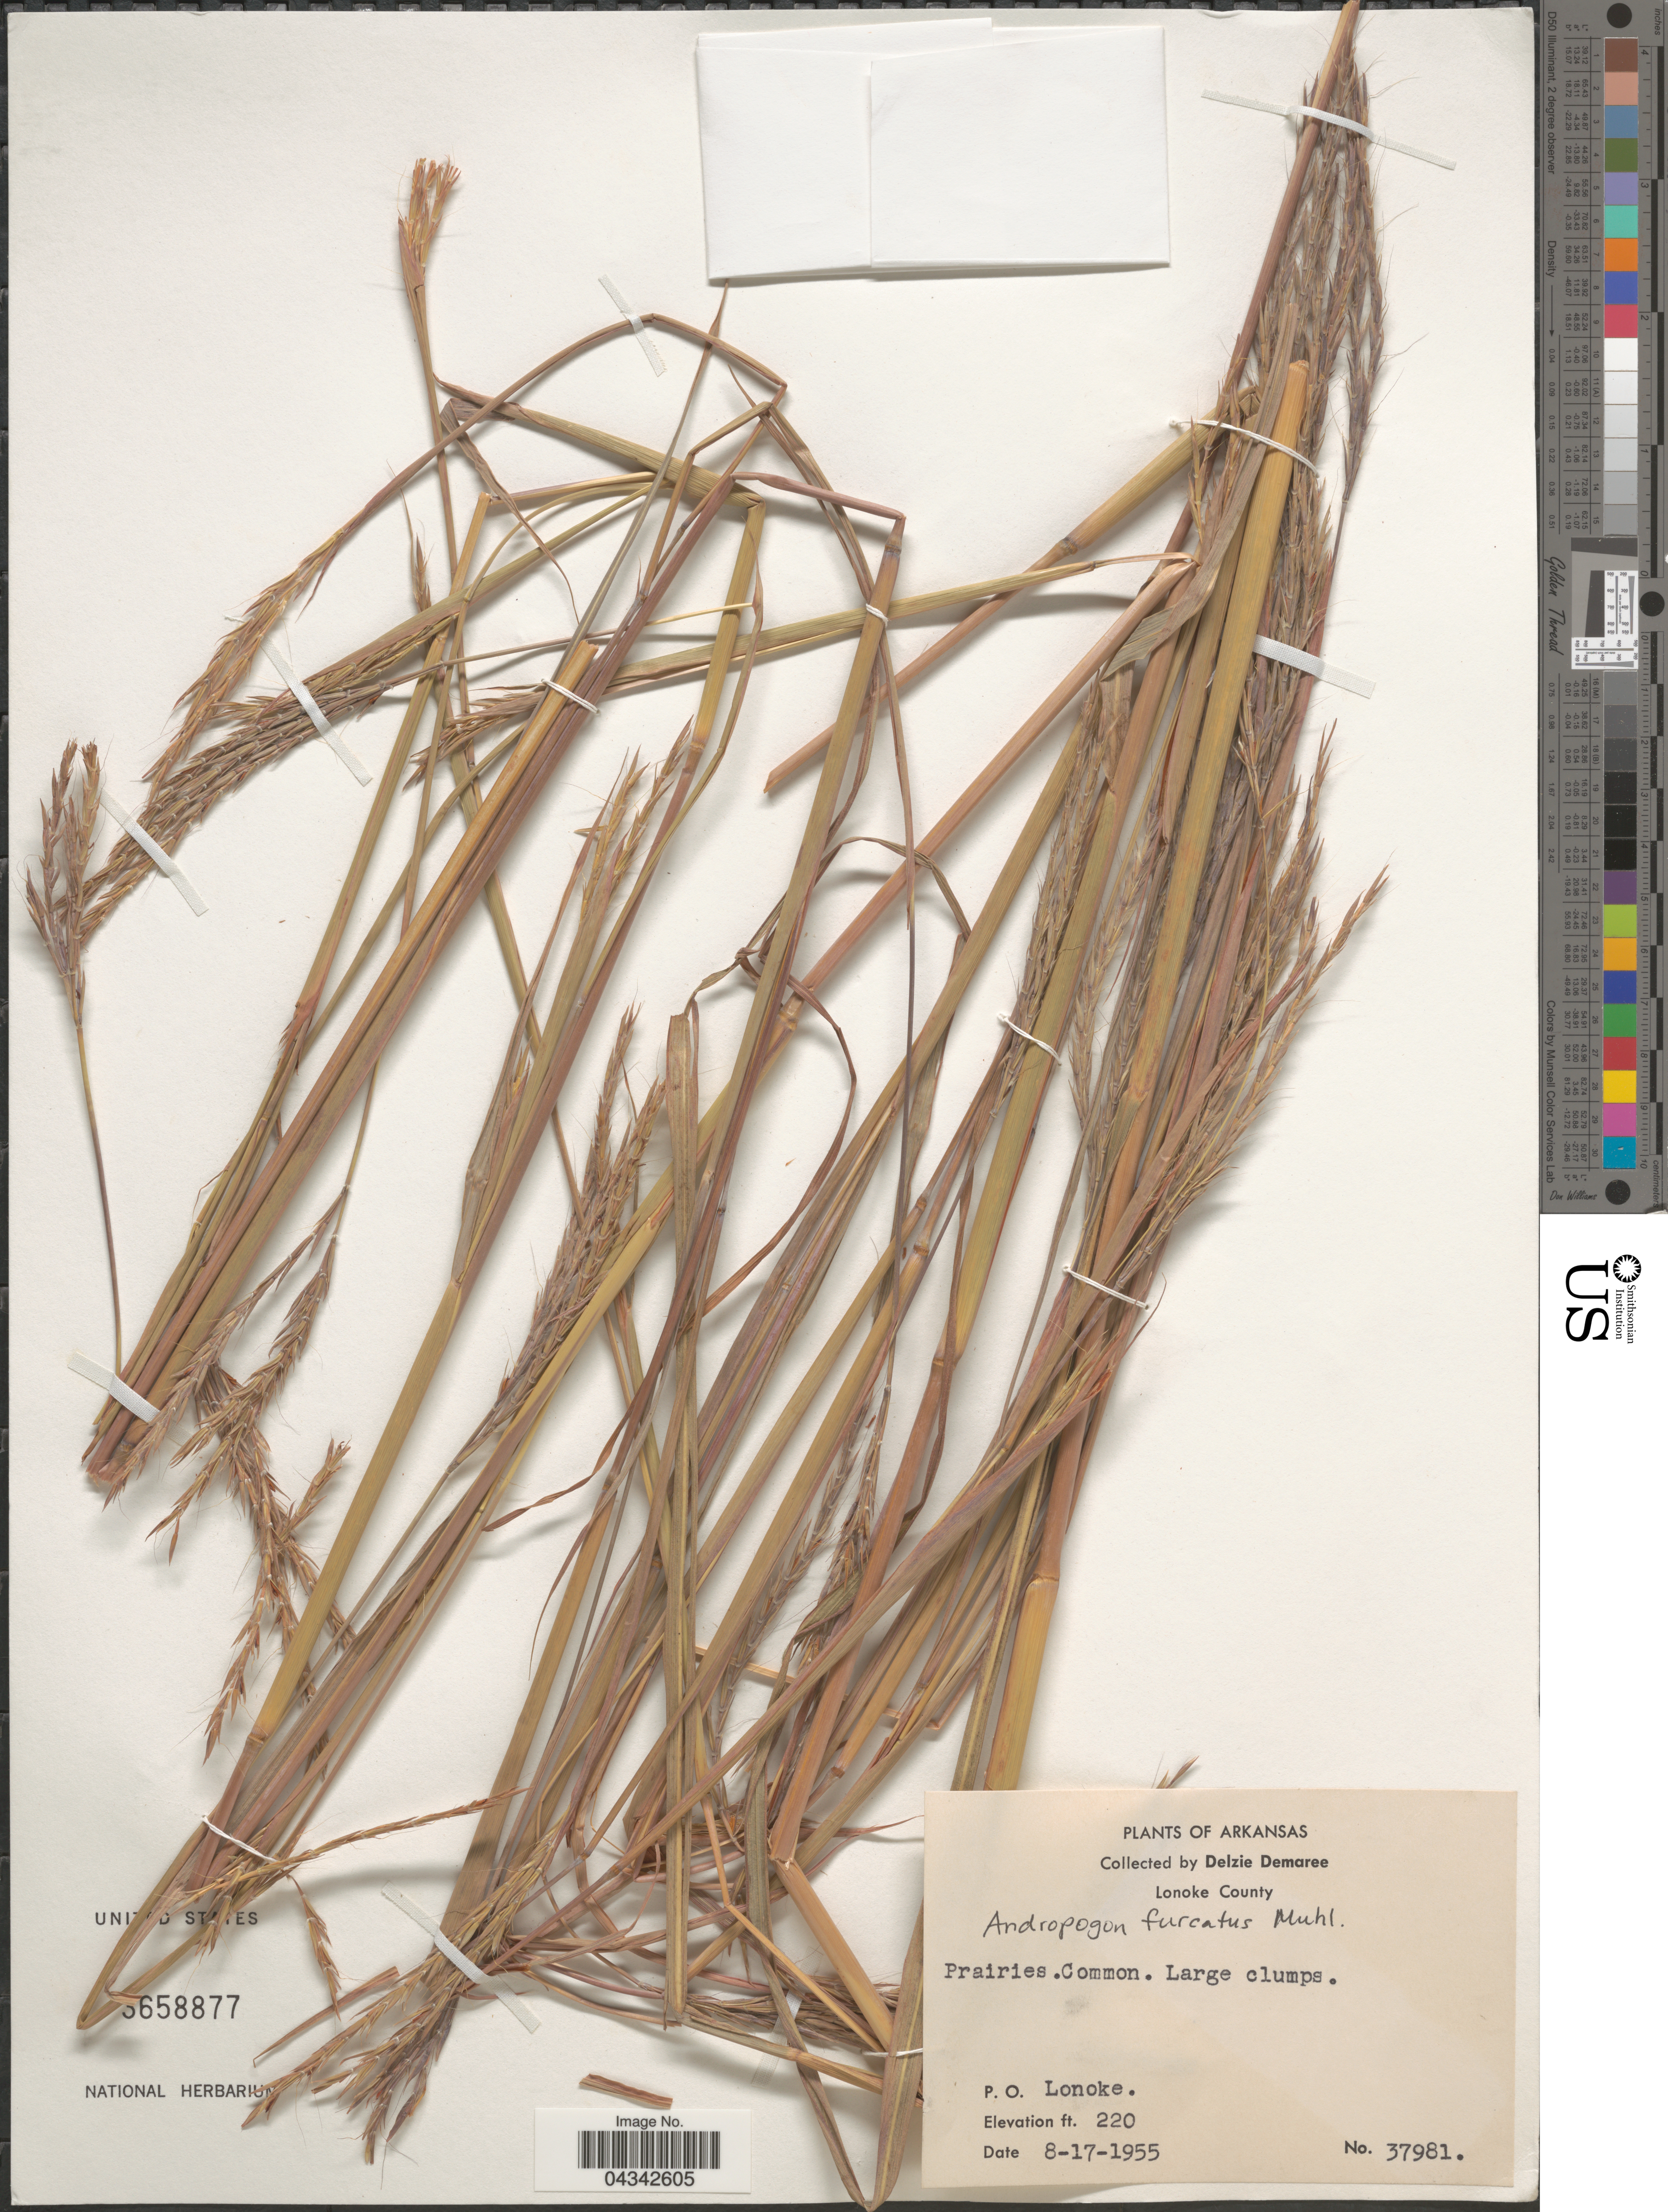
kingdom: Plantae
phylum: Tracheophyta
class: Liliopsida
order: Poales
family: Poaceae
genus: Andropogon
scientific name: Andropogon gerardii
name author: Vitman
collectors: D. Demaree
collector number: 37981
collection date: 1955-08-17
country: United States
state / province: Arkansas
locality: Lonoke County. P. O. Lonoke.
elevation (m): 67